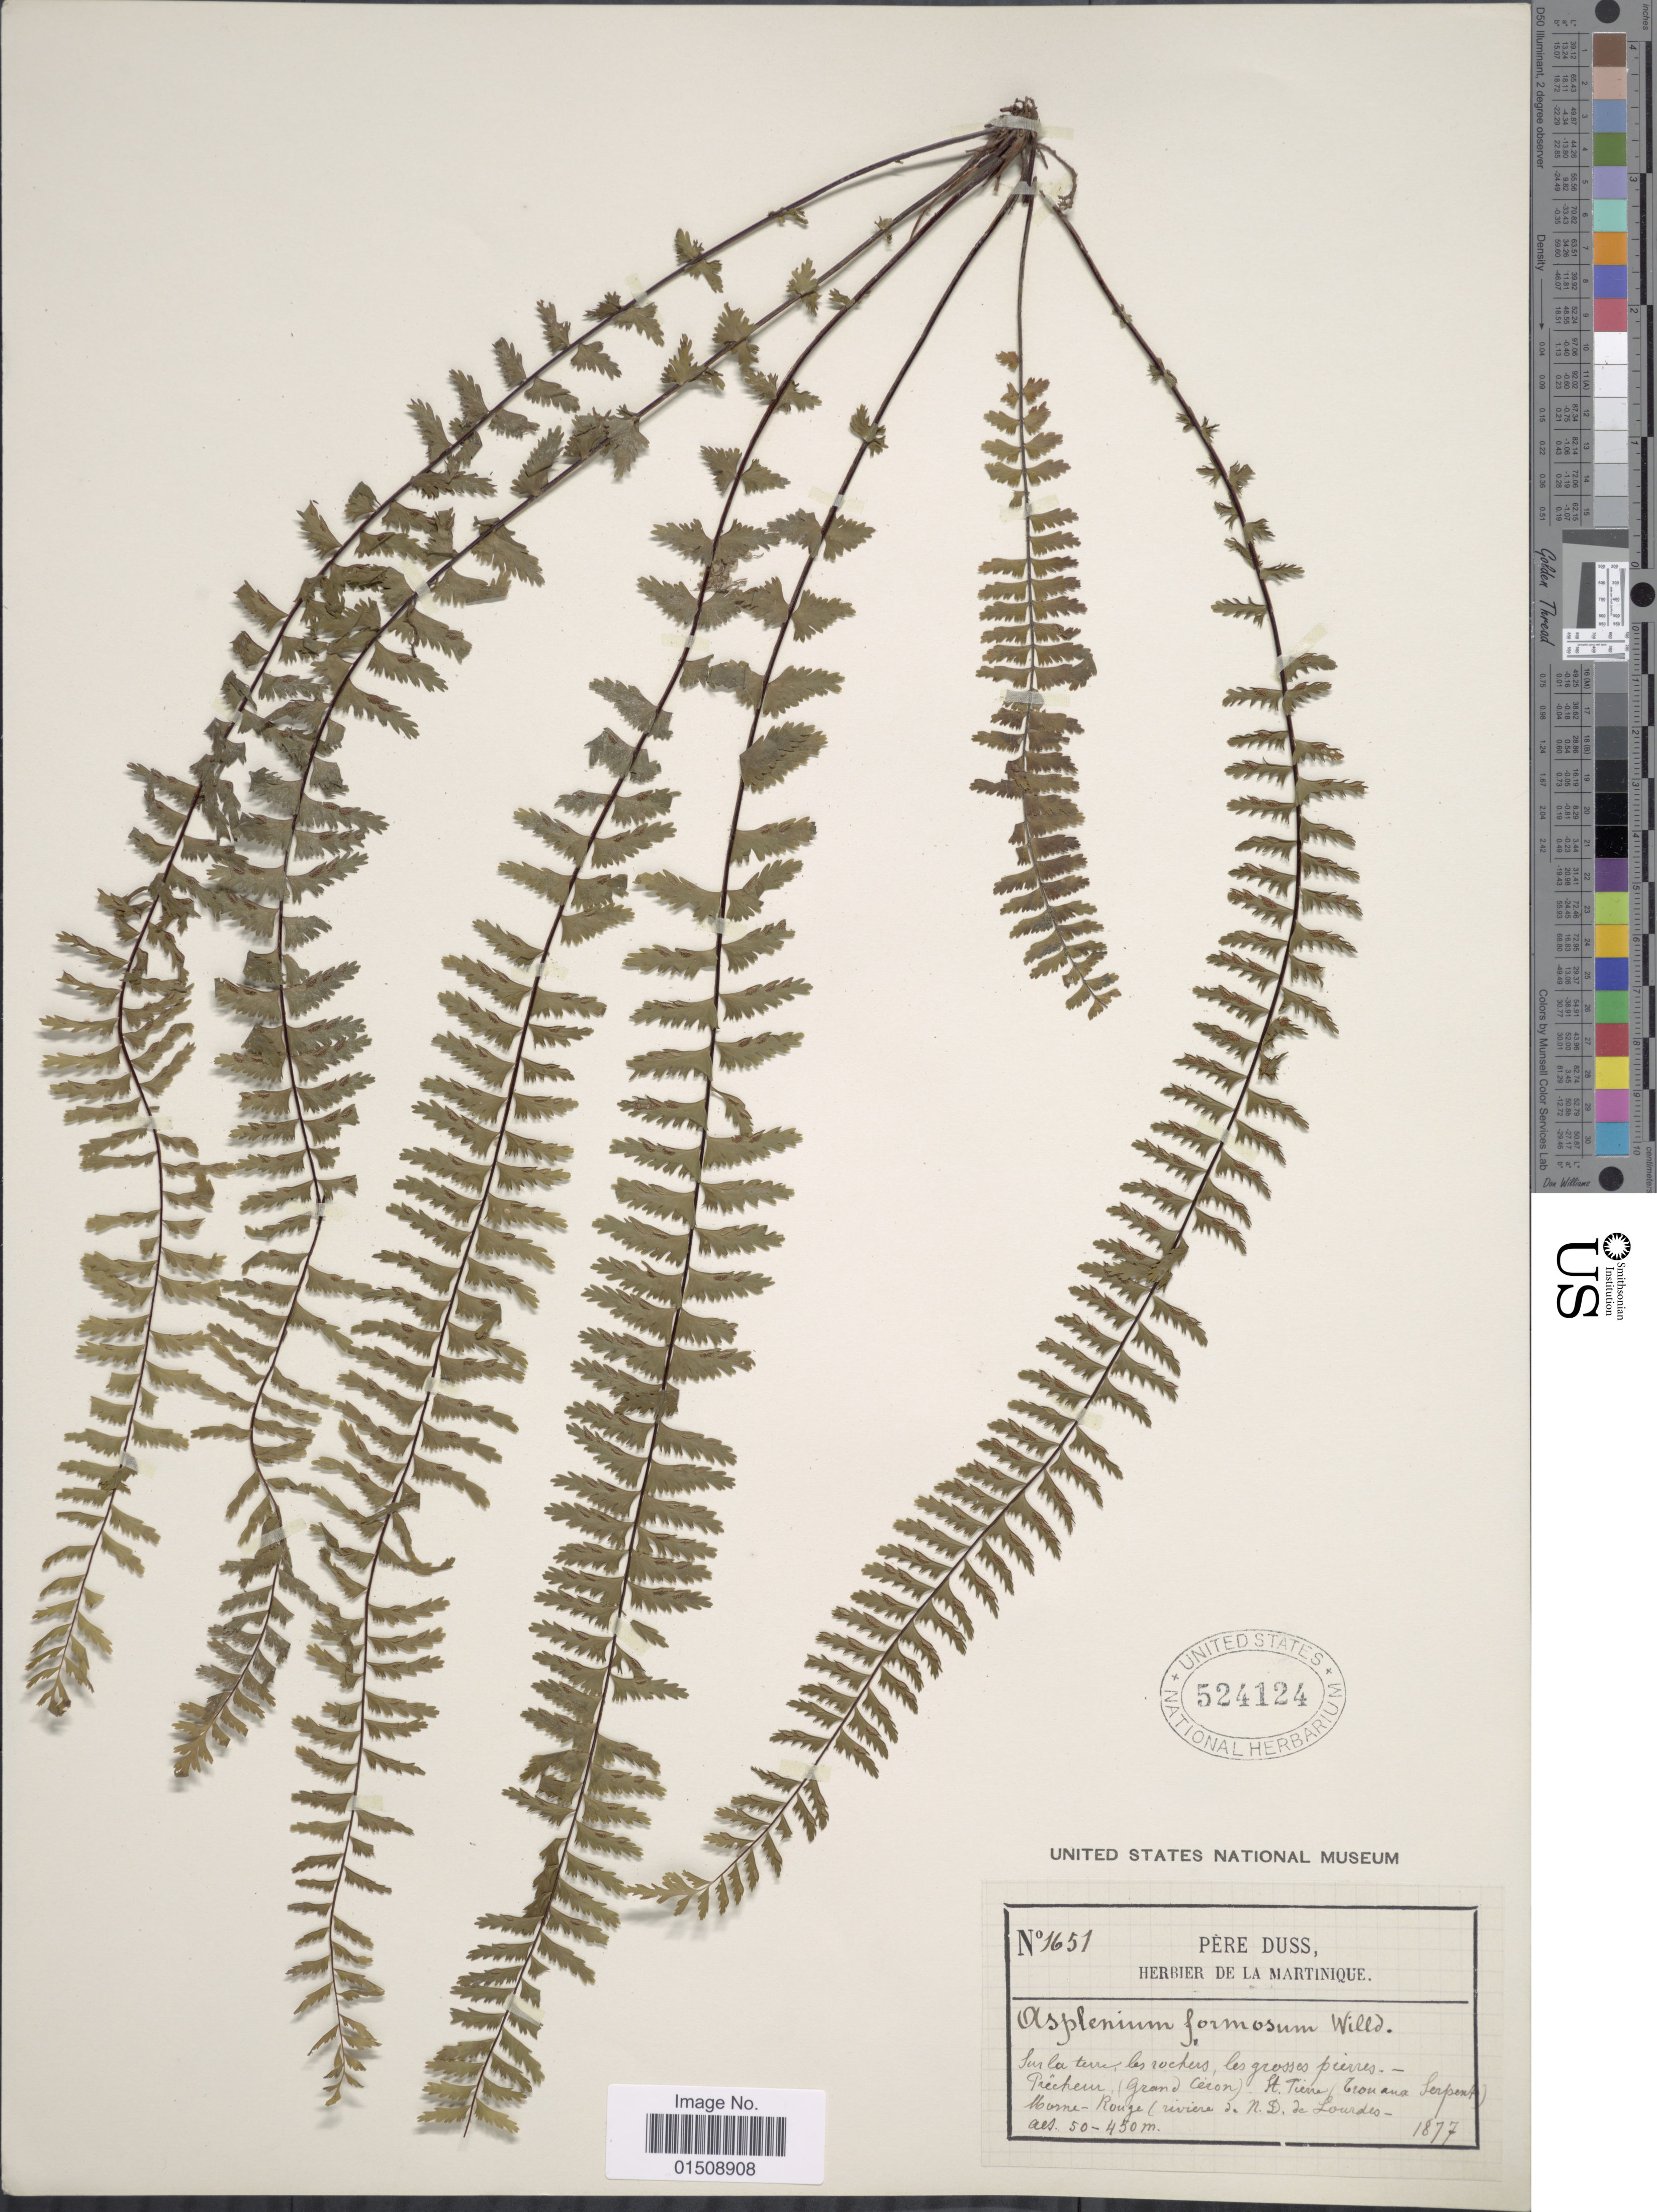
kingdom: Plantae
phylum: Tracheophyta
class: Polypodiopsida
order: Polypodiales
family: Aspleniaceae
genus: Asplenium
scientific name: Asplenium formosum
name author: Willd.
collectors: Père Duss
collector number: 1651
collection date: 1877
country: Martinique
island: Martinique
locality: Sur la terre, les rochers, les grosses pierres - Precheur (Grand Céron), St. Pierre, (Trou aux serpent), Morne-Rouge riviere de N.D. de Lourdes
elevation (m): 50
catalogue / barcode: US 524124